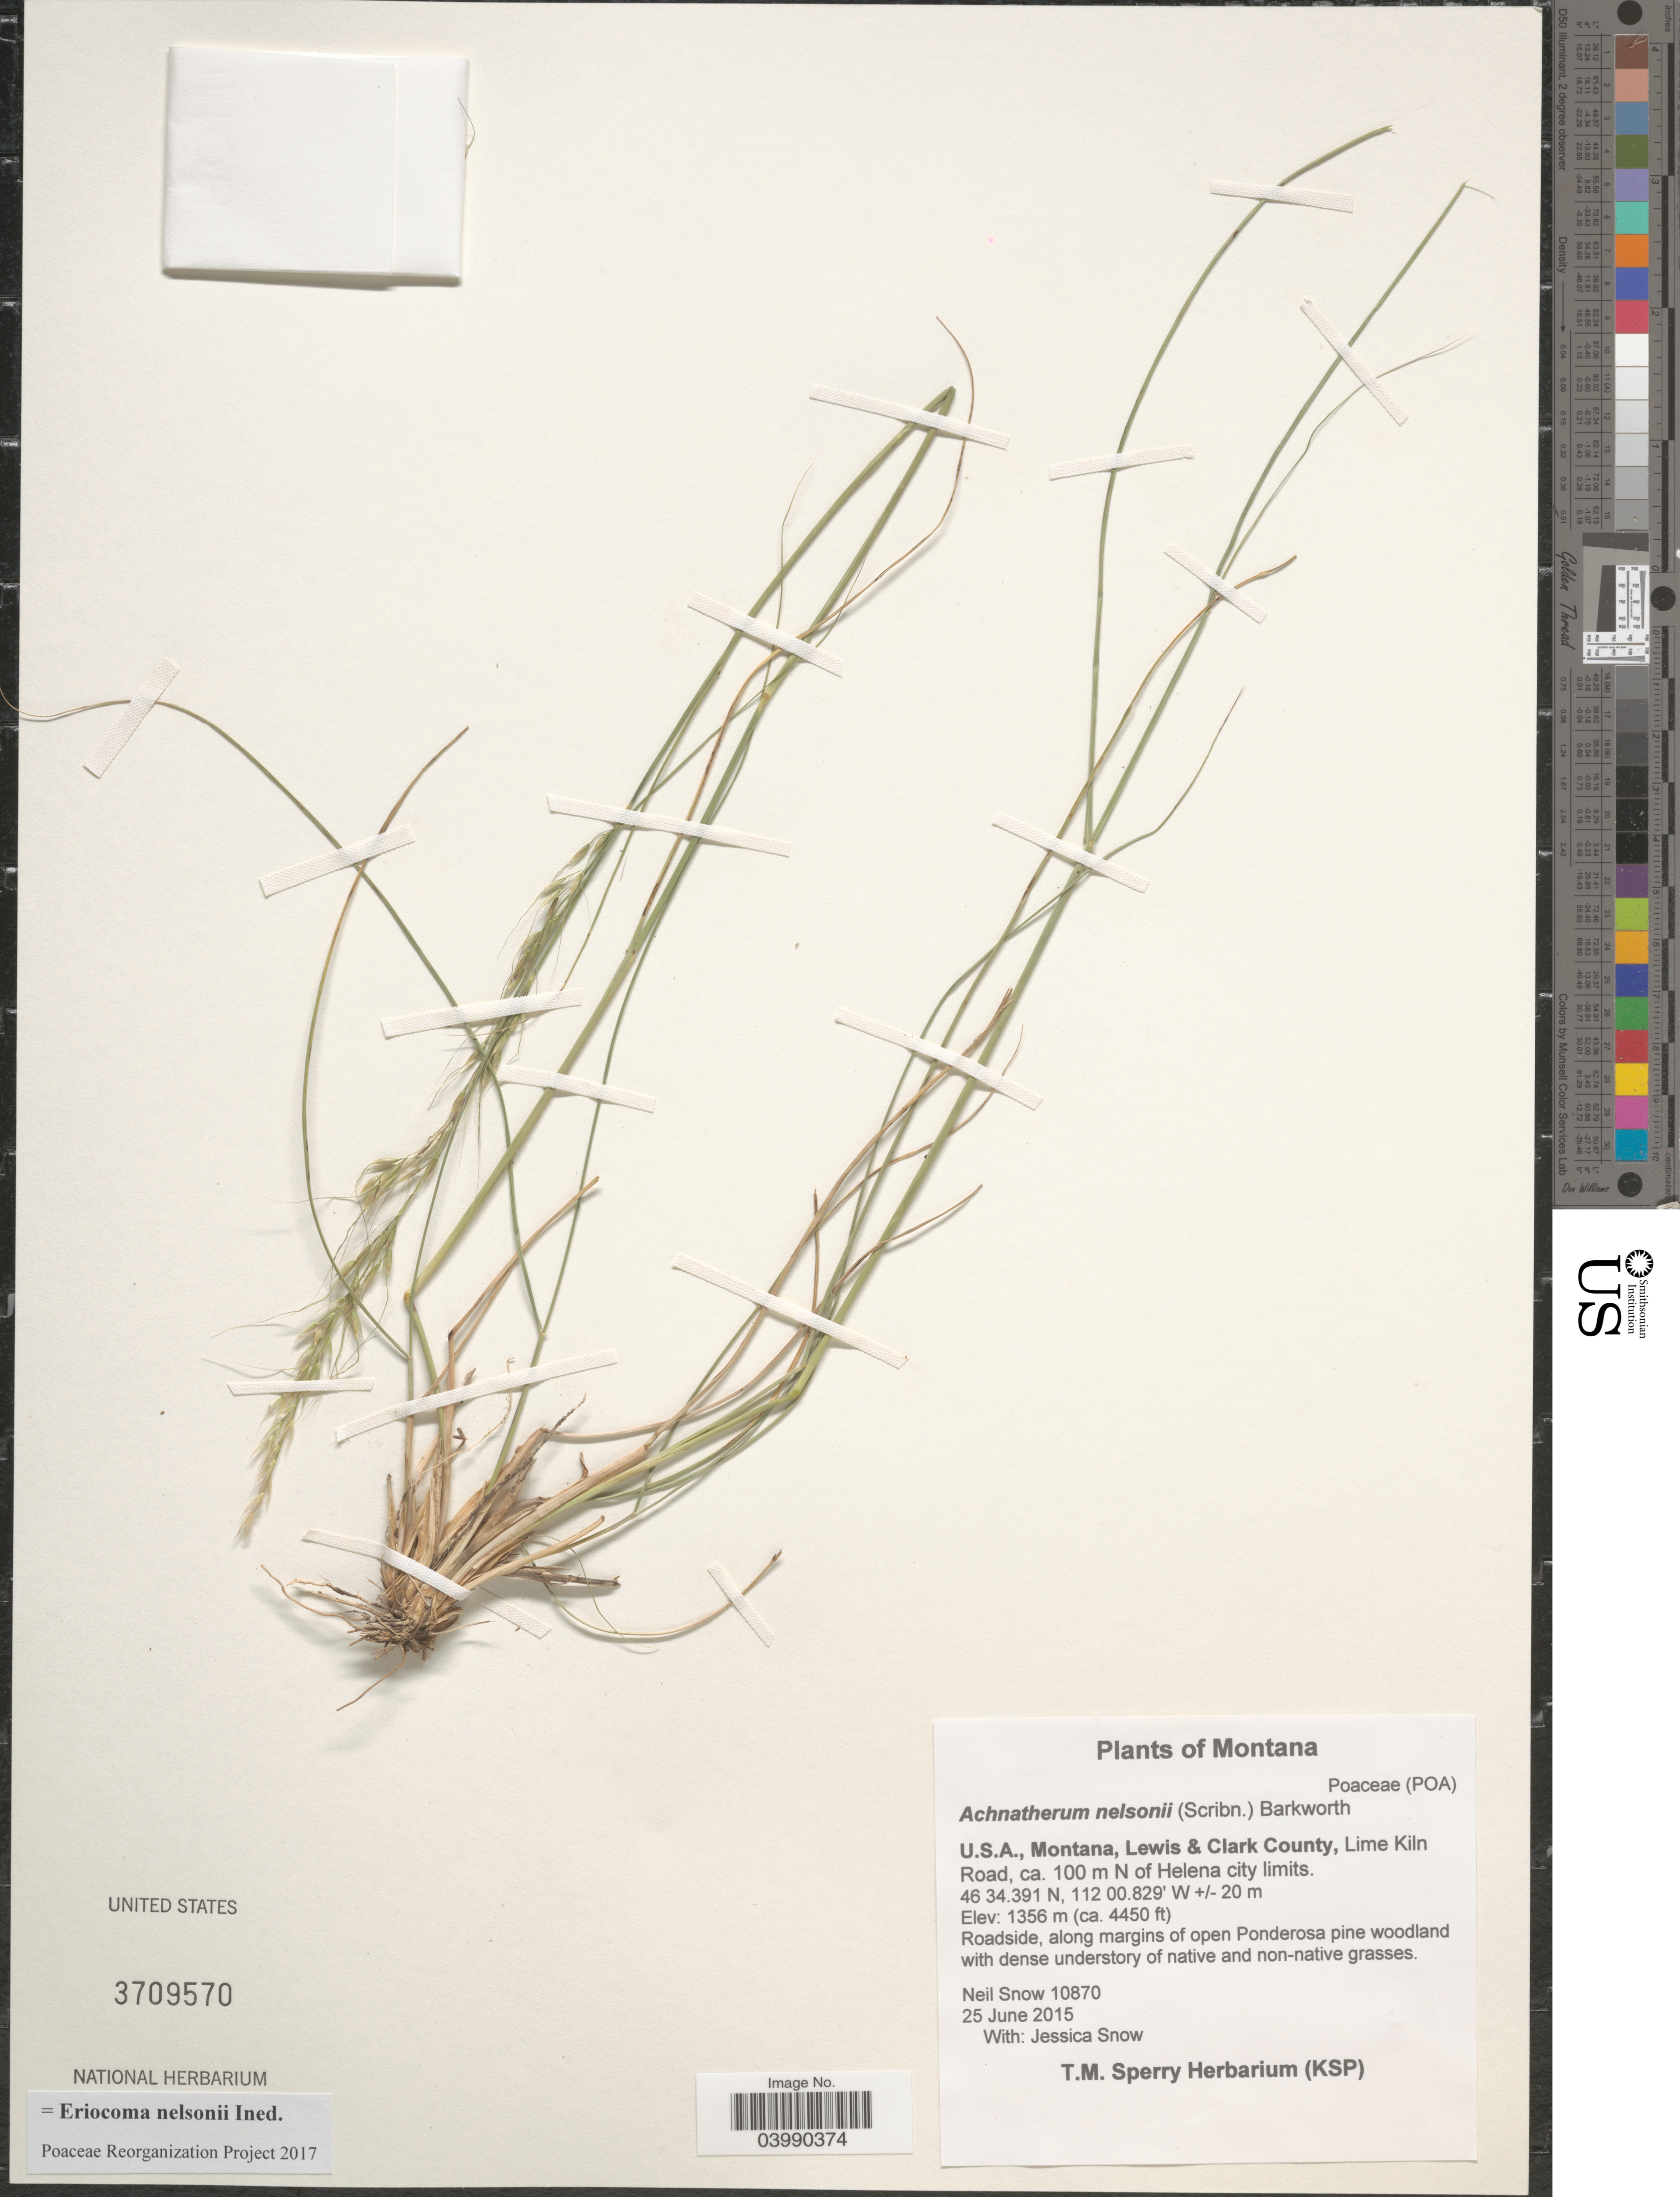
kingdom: Plantae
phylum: Tracheophyta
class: Liliopsida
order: Poales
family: Poaceae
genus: Eriocoma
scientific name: Eriocoma nelsonii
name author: (Scribn.) Romasch.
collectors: N. Snow & J. Snow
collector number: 10870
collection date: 2015-06-25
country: United States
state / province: Montana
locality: Lewis & Clark County, Lime Kiln Road, ca. 100 m N of Helena city limits. Roadside, along margins of open Ponderosa pine woodland with dense understory of native and non-native grasses.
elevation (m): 1356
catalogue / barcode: US 3709570